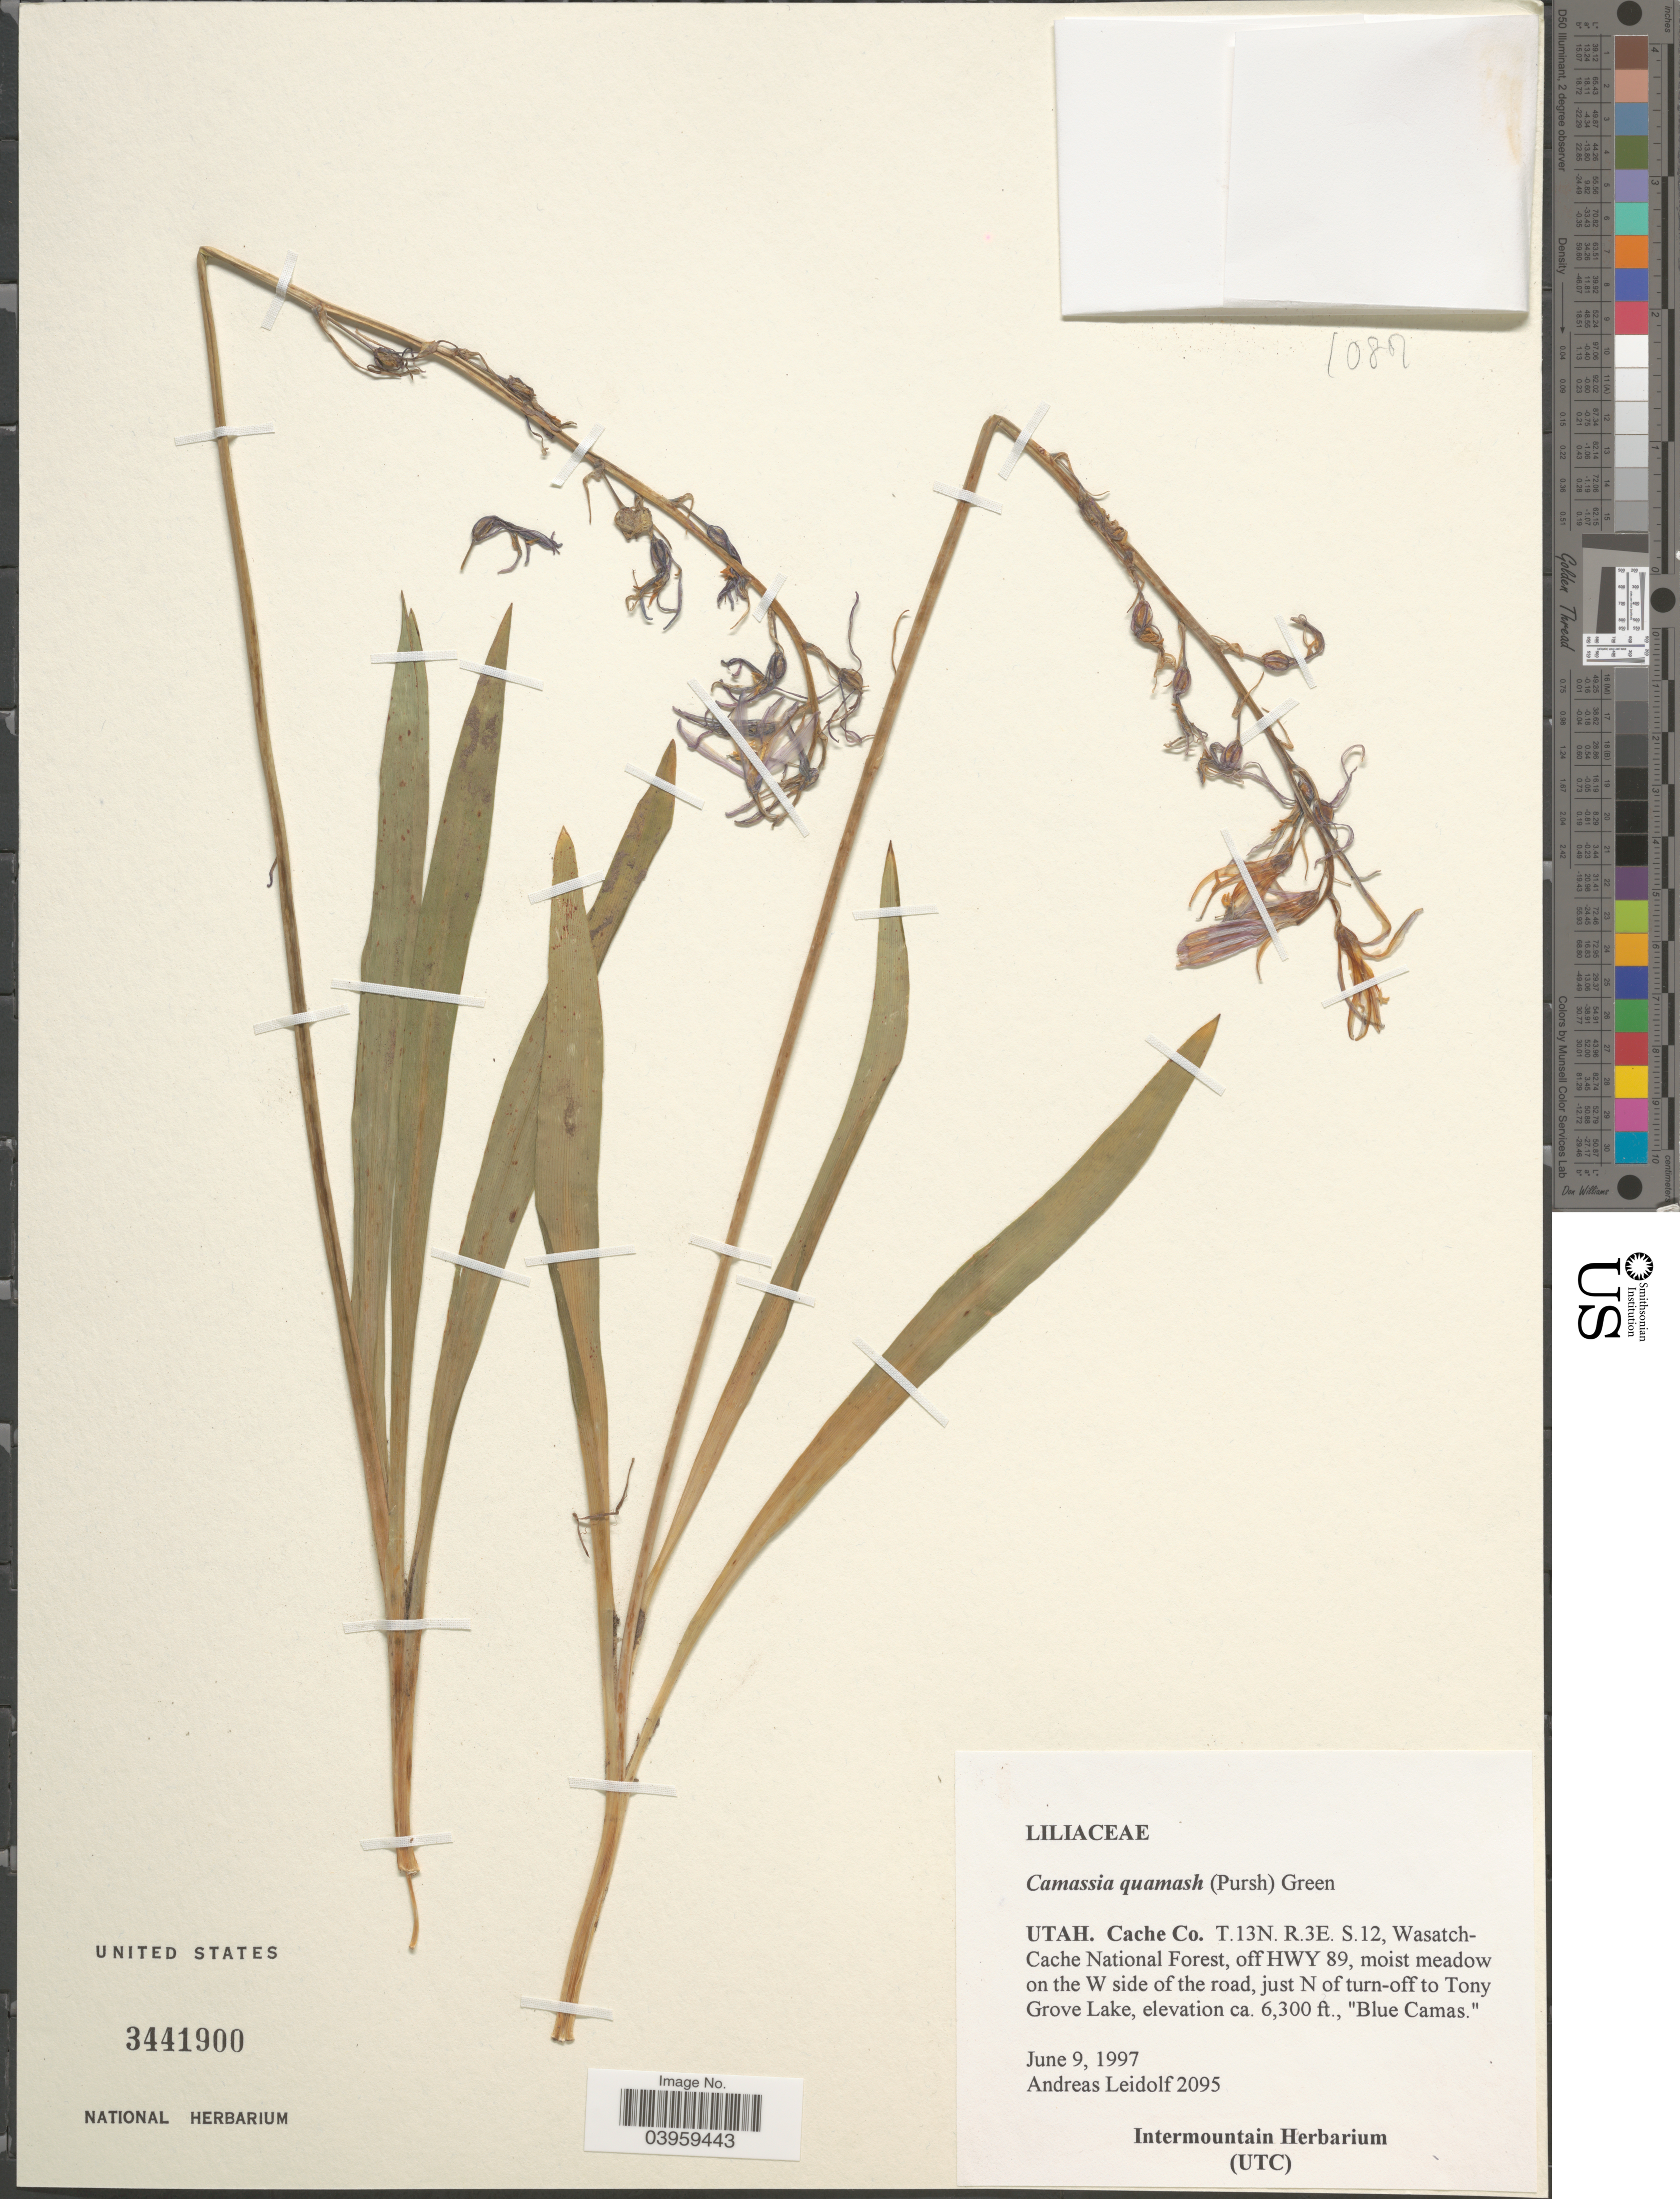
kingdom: Plantae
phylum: Tracheophyta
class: Liliopsida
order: Asparagales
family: Asparagaceae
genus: Camassia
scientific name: Camassia quamash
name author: (Pursh) Greene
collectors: A. Leidolf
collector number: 2095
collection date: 1997-06-09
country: United States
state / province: Utah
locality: Cache Co. T.13N. R.3E. S.12, Wasatch-Cache National Forest, off HWY 89, moist meadow on the W side of the road, just N of turn-off to Tony Grove Lake, "Blue Camas".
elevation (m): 1920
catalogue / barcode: US 3441900